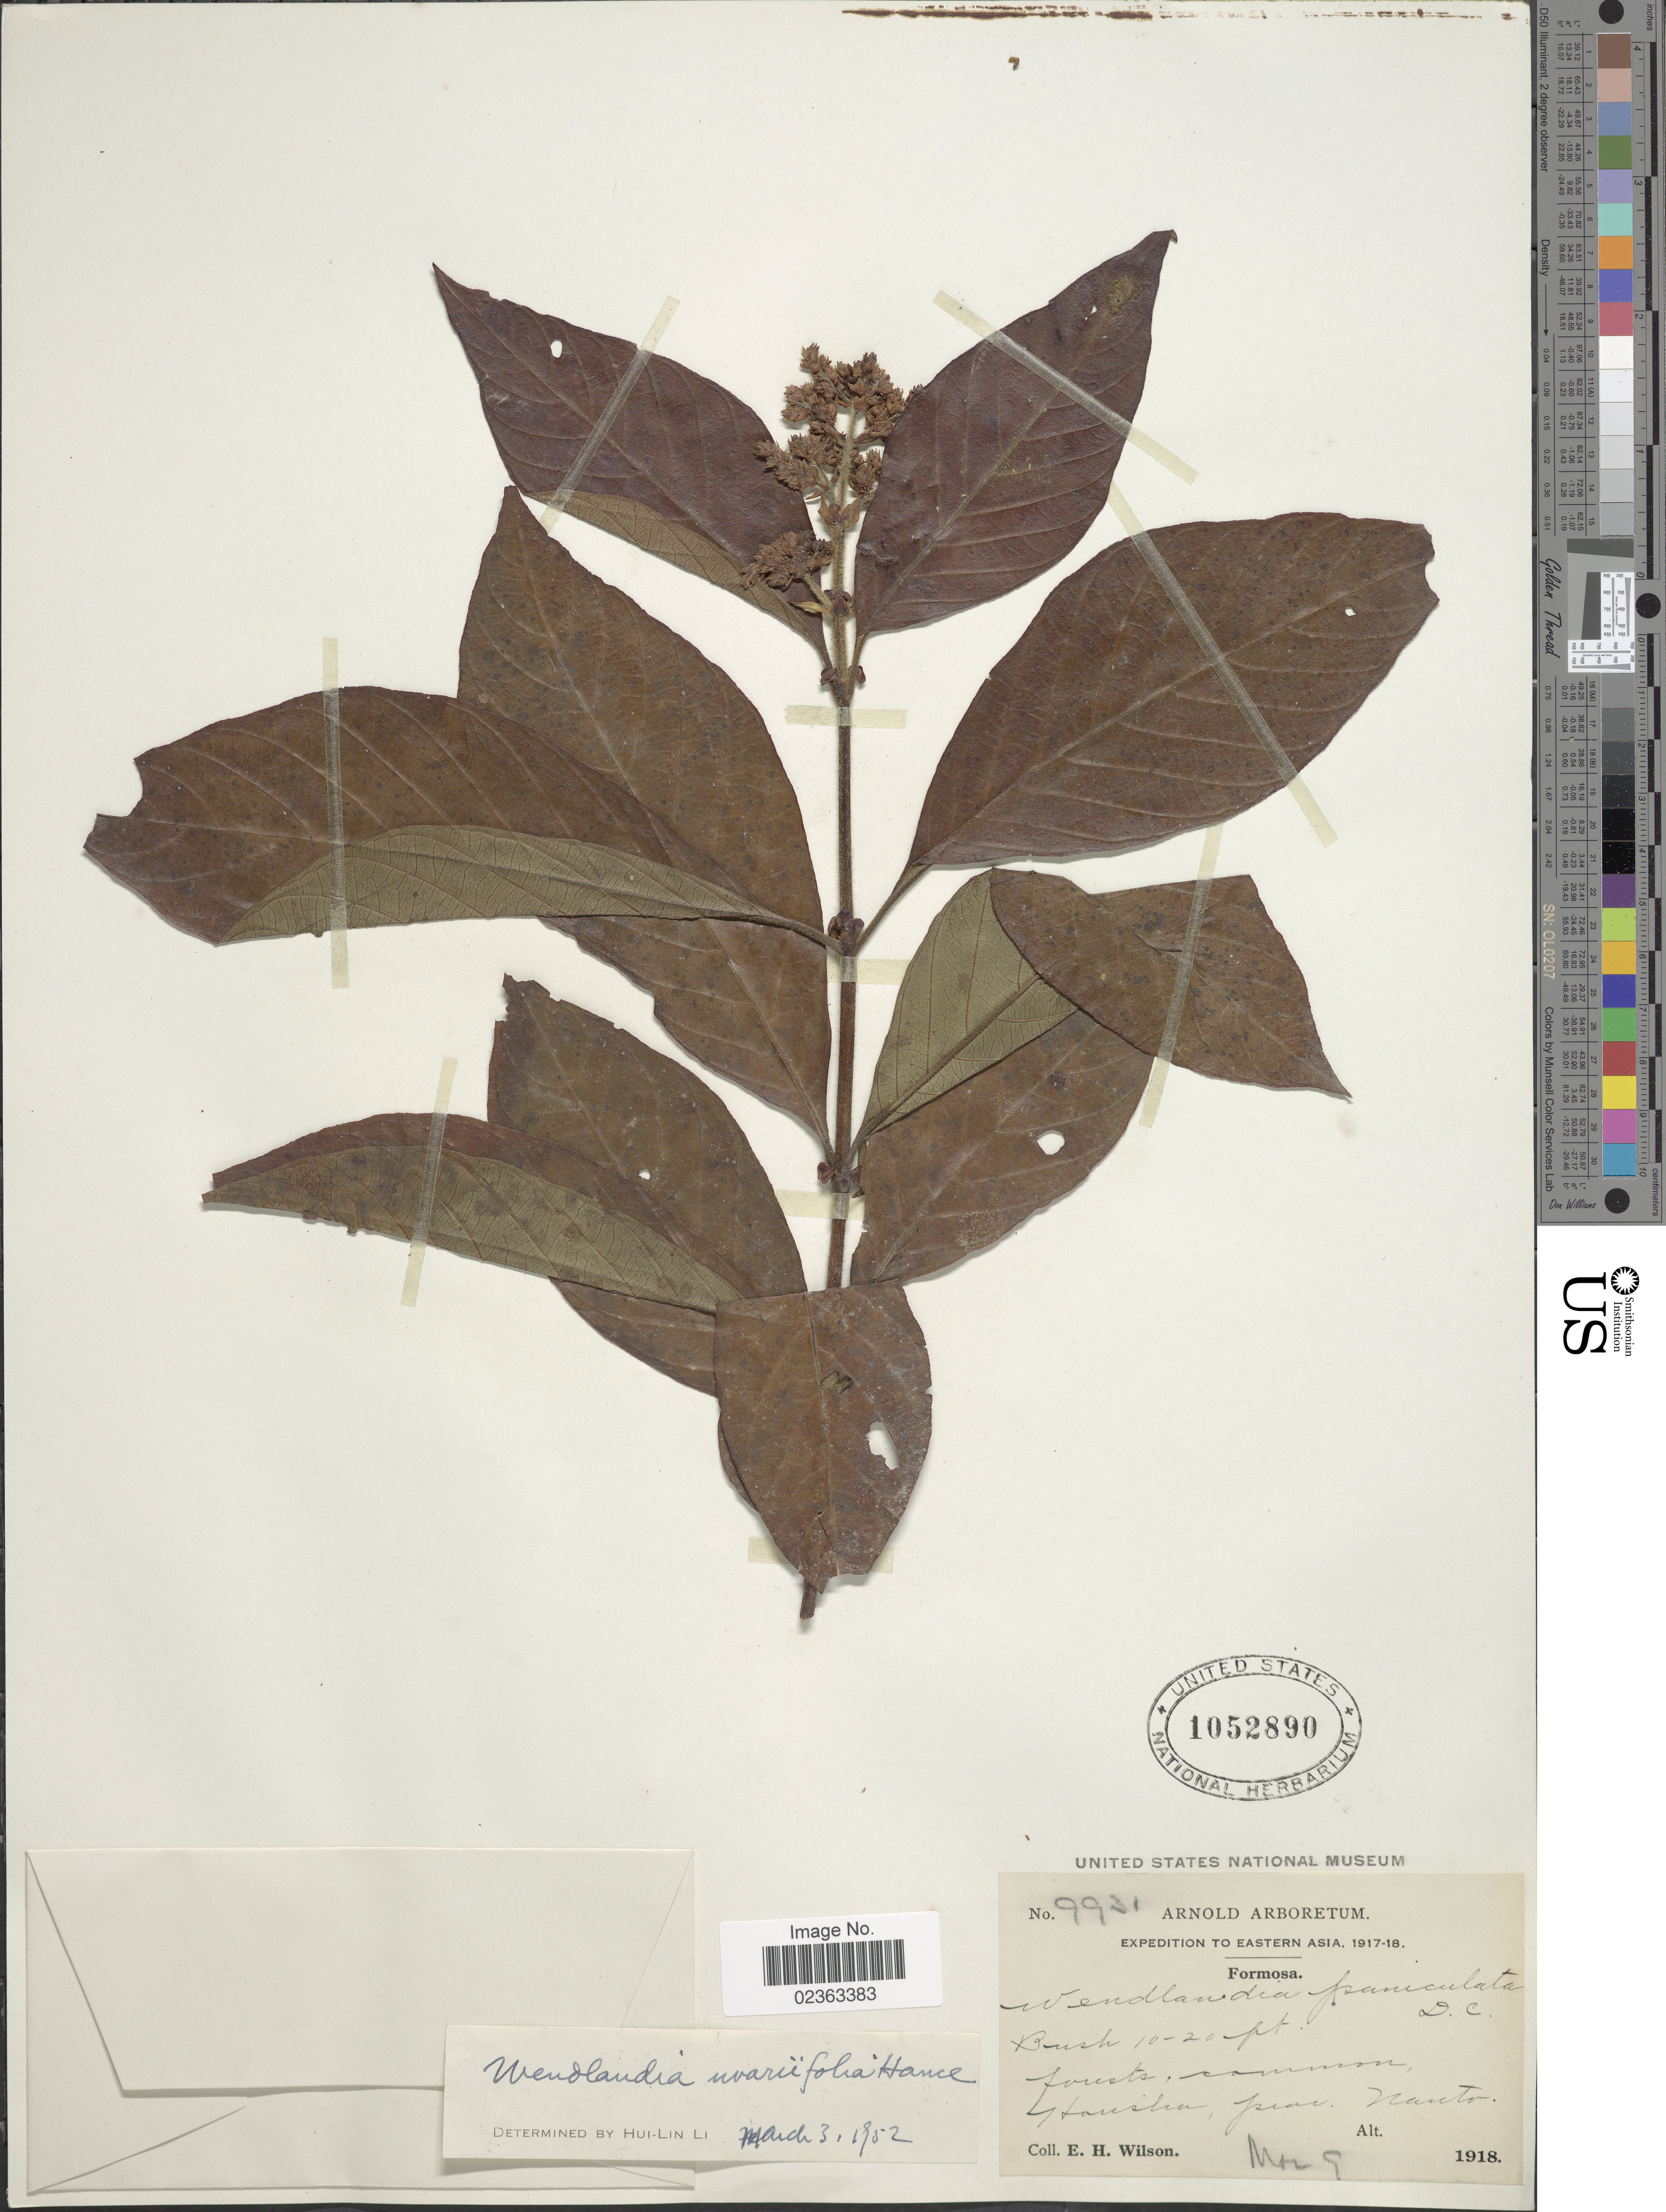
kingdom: Plantae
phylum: Tracheophyta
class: Magnoliopsida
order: Gentianales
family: Rubiaceae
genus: Wendlandia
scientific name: Wendlandia uvariifolia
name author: Hance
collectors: E. Wilson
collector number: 9931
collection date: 1918-03-09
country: Taiwan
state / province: Nantou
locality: Honshu, prov. Nanto, Eastern Asia, Formosa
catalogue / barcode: US 1052890